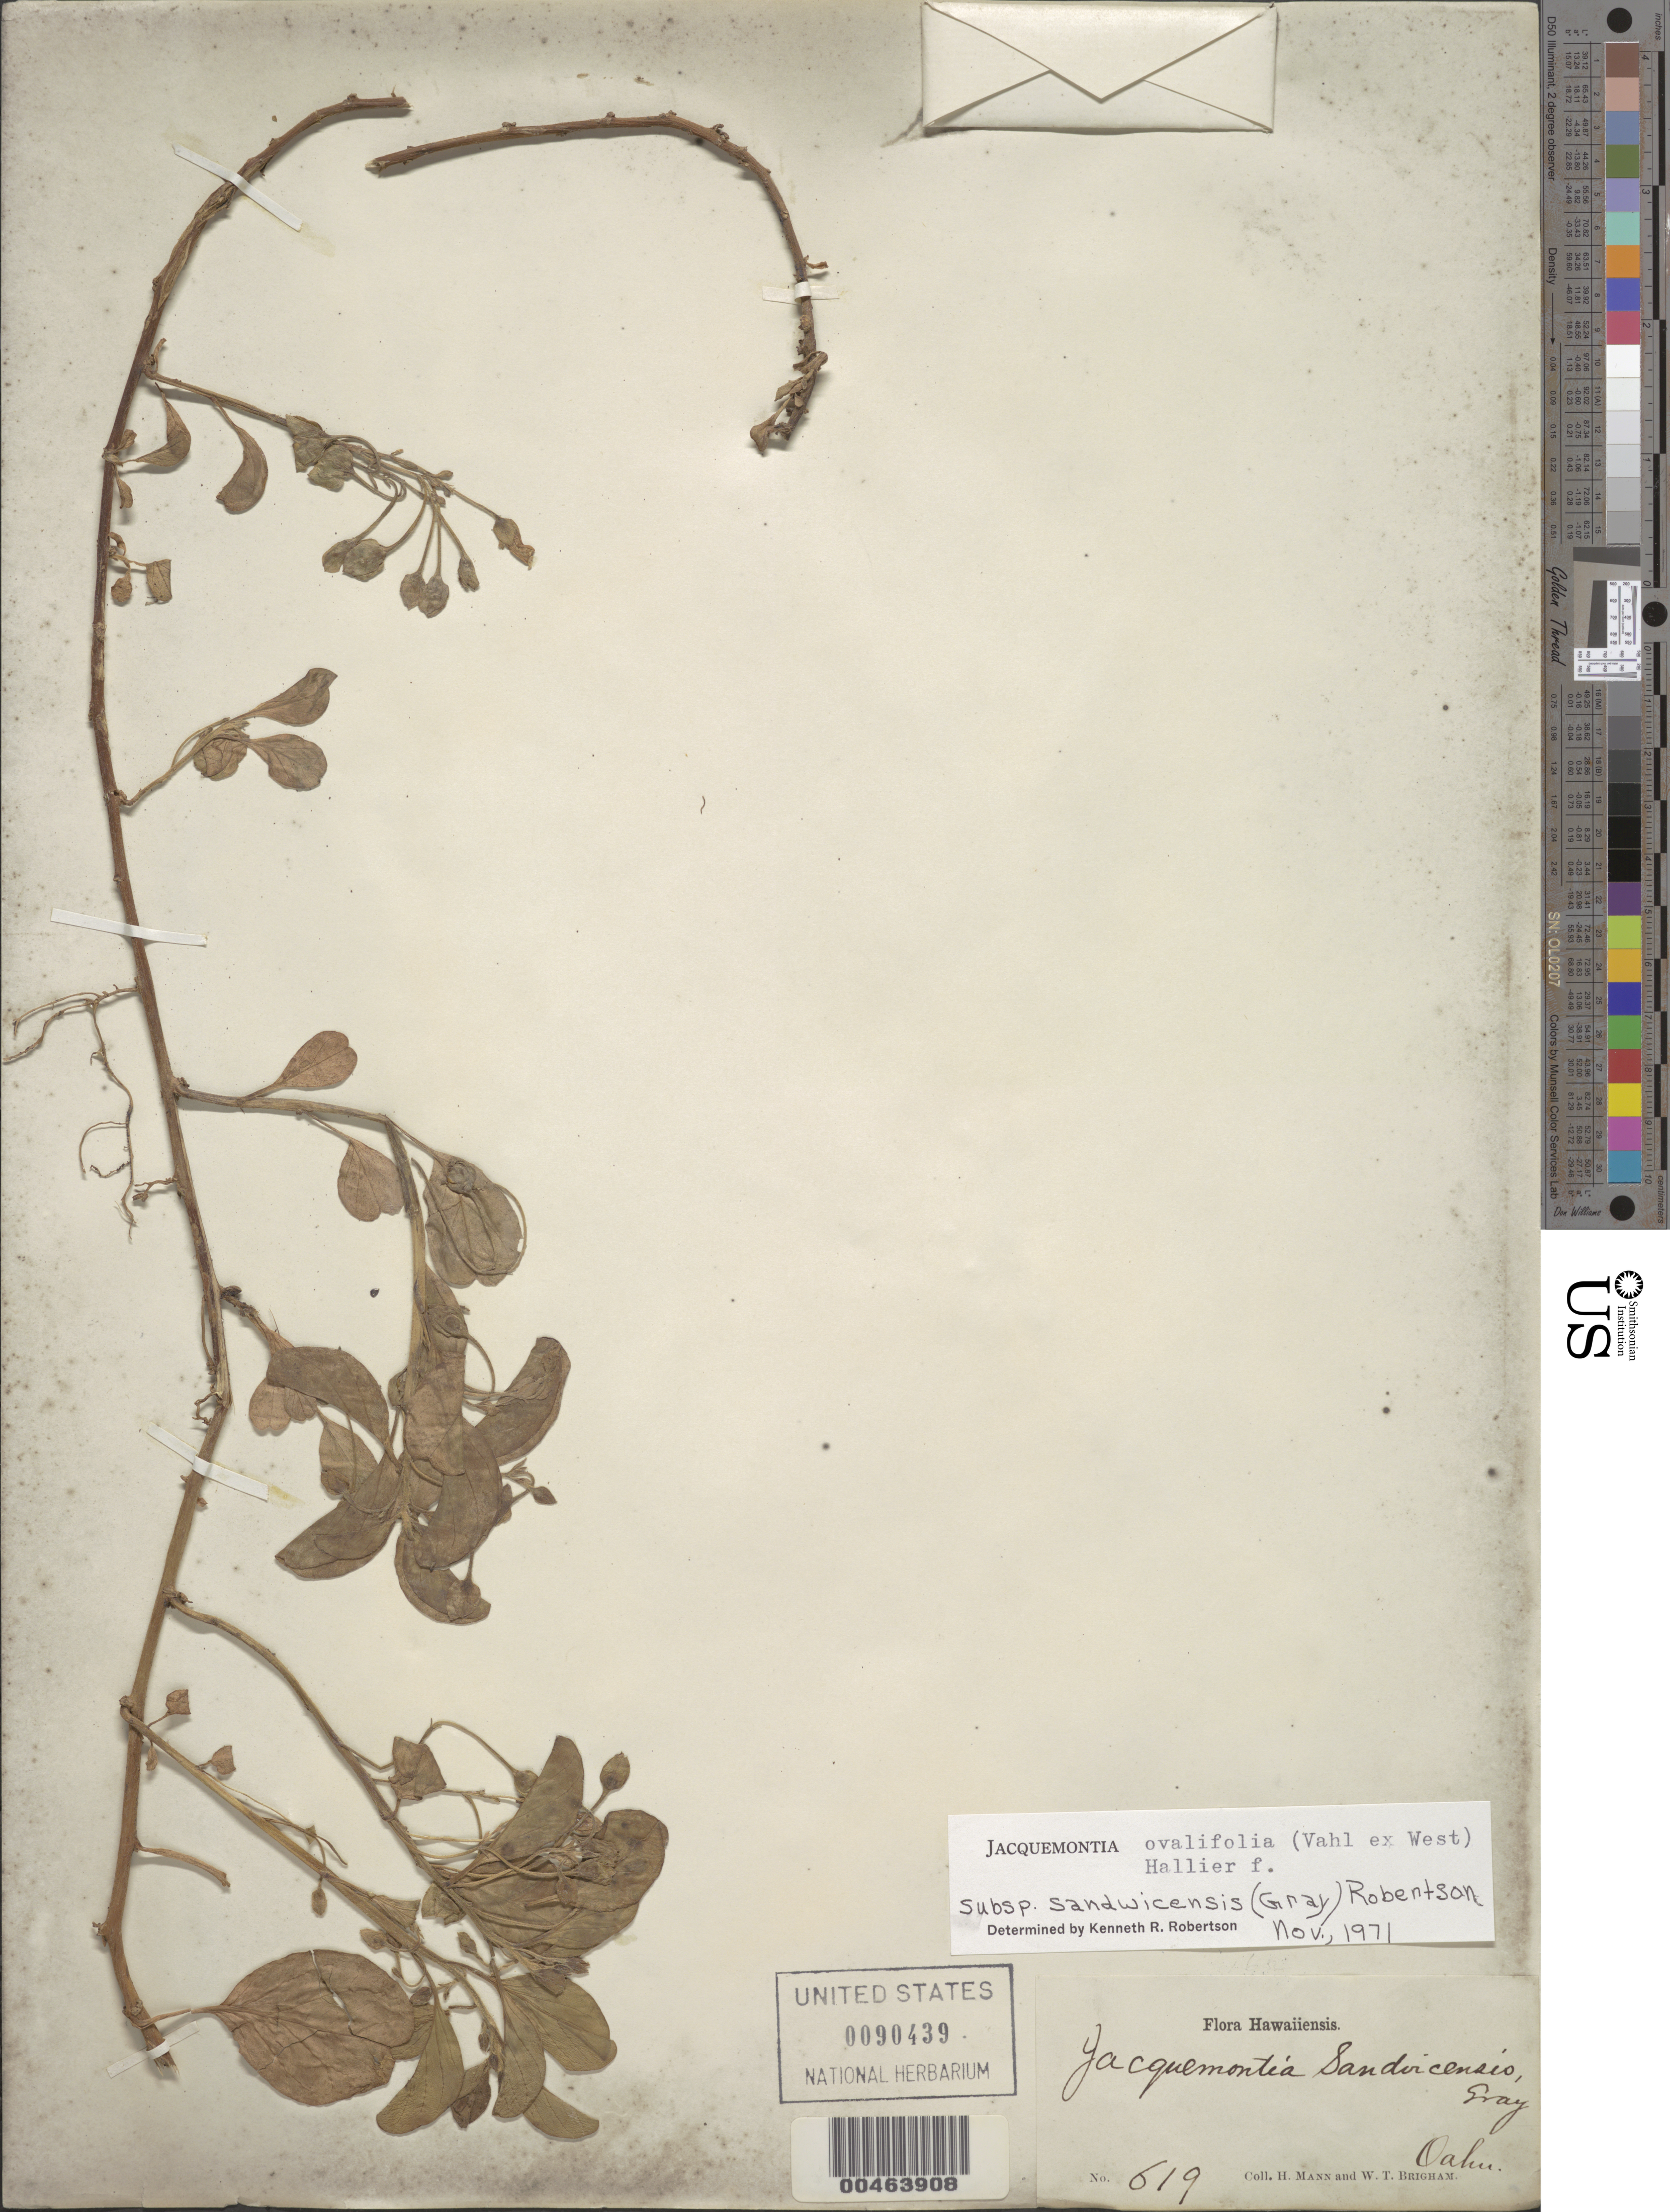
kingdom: Plantae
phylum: Tracheophyta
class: Magnoliopsida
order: Solanales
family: Convolvulaceae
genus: Jacquemontia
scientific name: Jacquemontia sandwicensis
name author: A. Gray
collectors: H. Mann & W. T. Brigham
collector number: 619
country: United States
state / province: Hawaii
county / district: Honolulu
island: Oahu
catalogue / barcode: US 90439